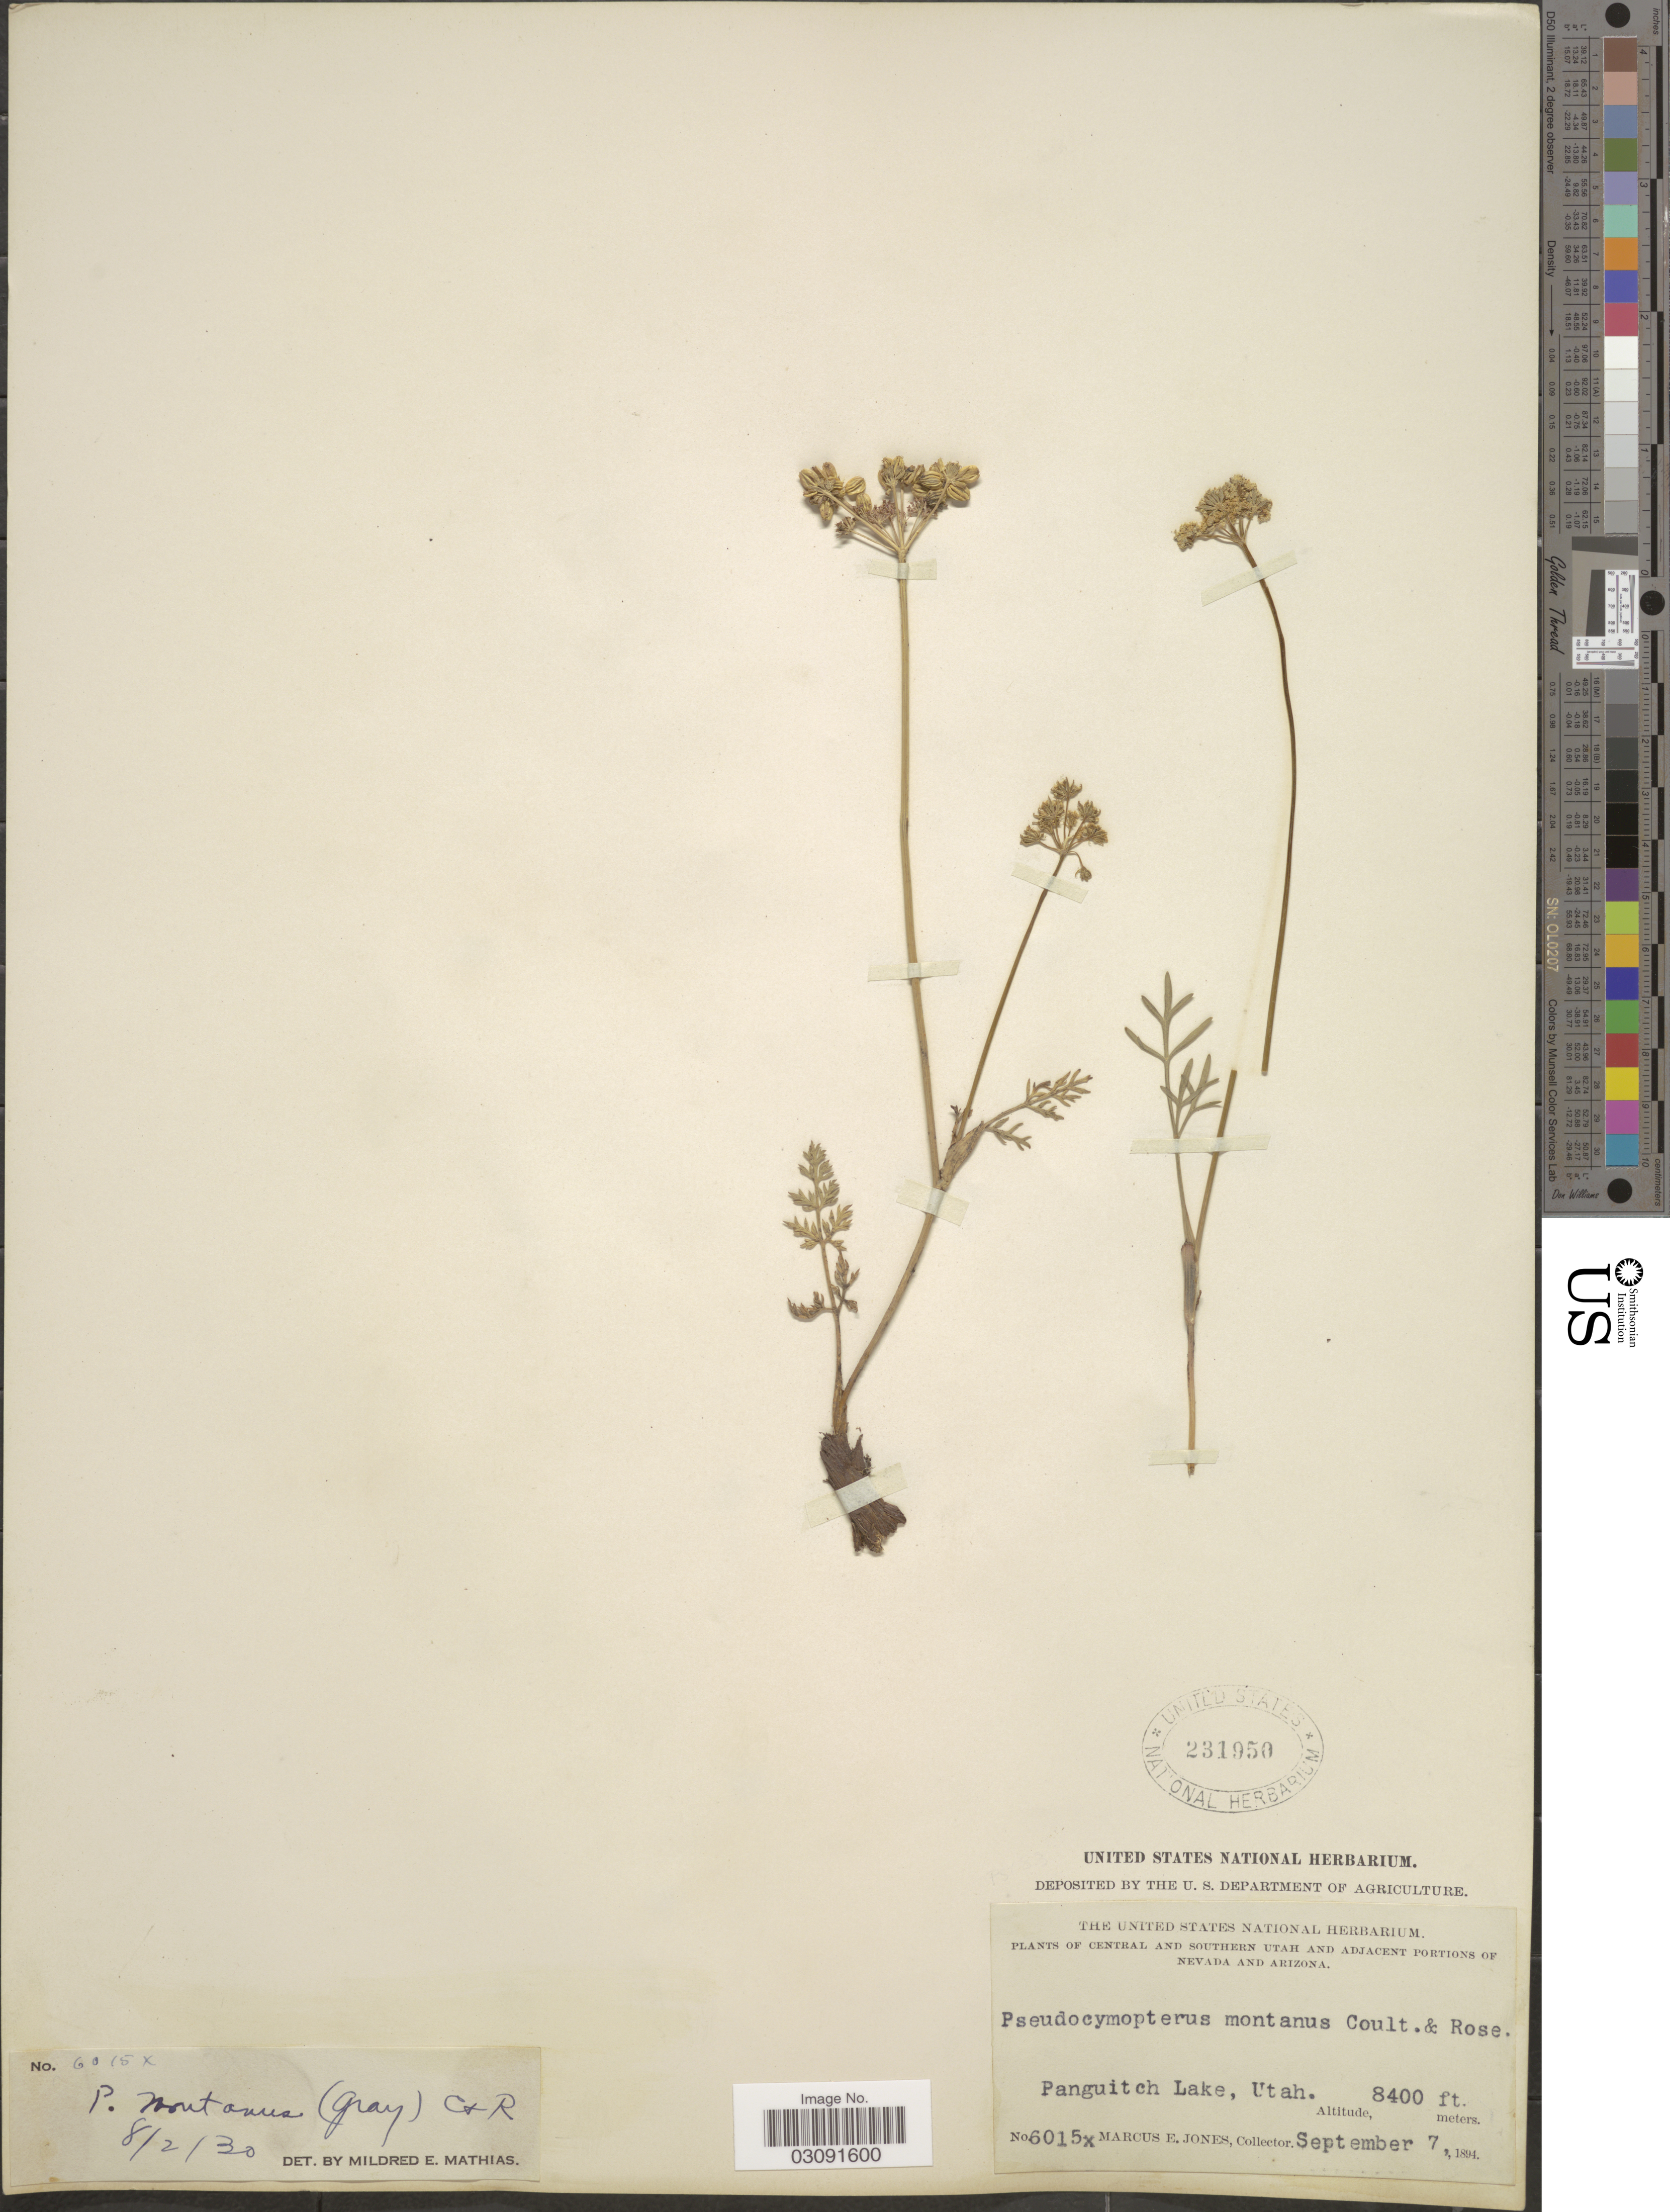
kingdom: Plantae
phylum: Tracheophyta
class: Magnoliopsida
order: Apiales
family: Apiaceae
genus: Pseudocymopterus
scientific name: Pseudocymopterus montanus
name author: (A. Gray) J.M. Coult. & Rose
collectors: M. E. Jones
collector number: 6015x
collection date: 1894-09-07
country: United States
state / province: Utah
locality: Central and Southern Utah, Panguitch Lake.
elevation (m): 2560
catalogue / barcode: US 231950